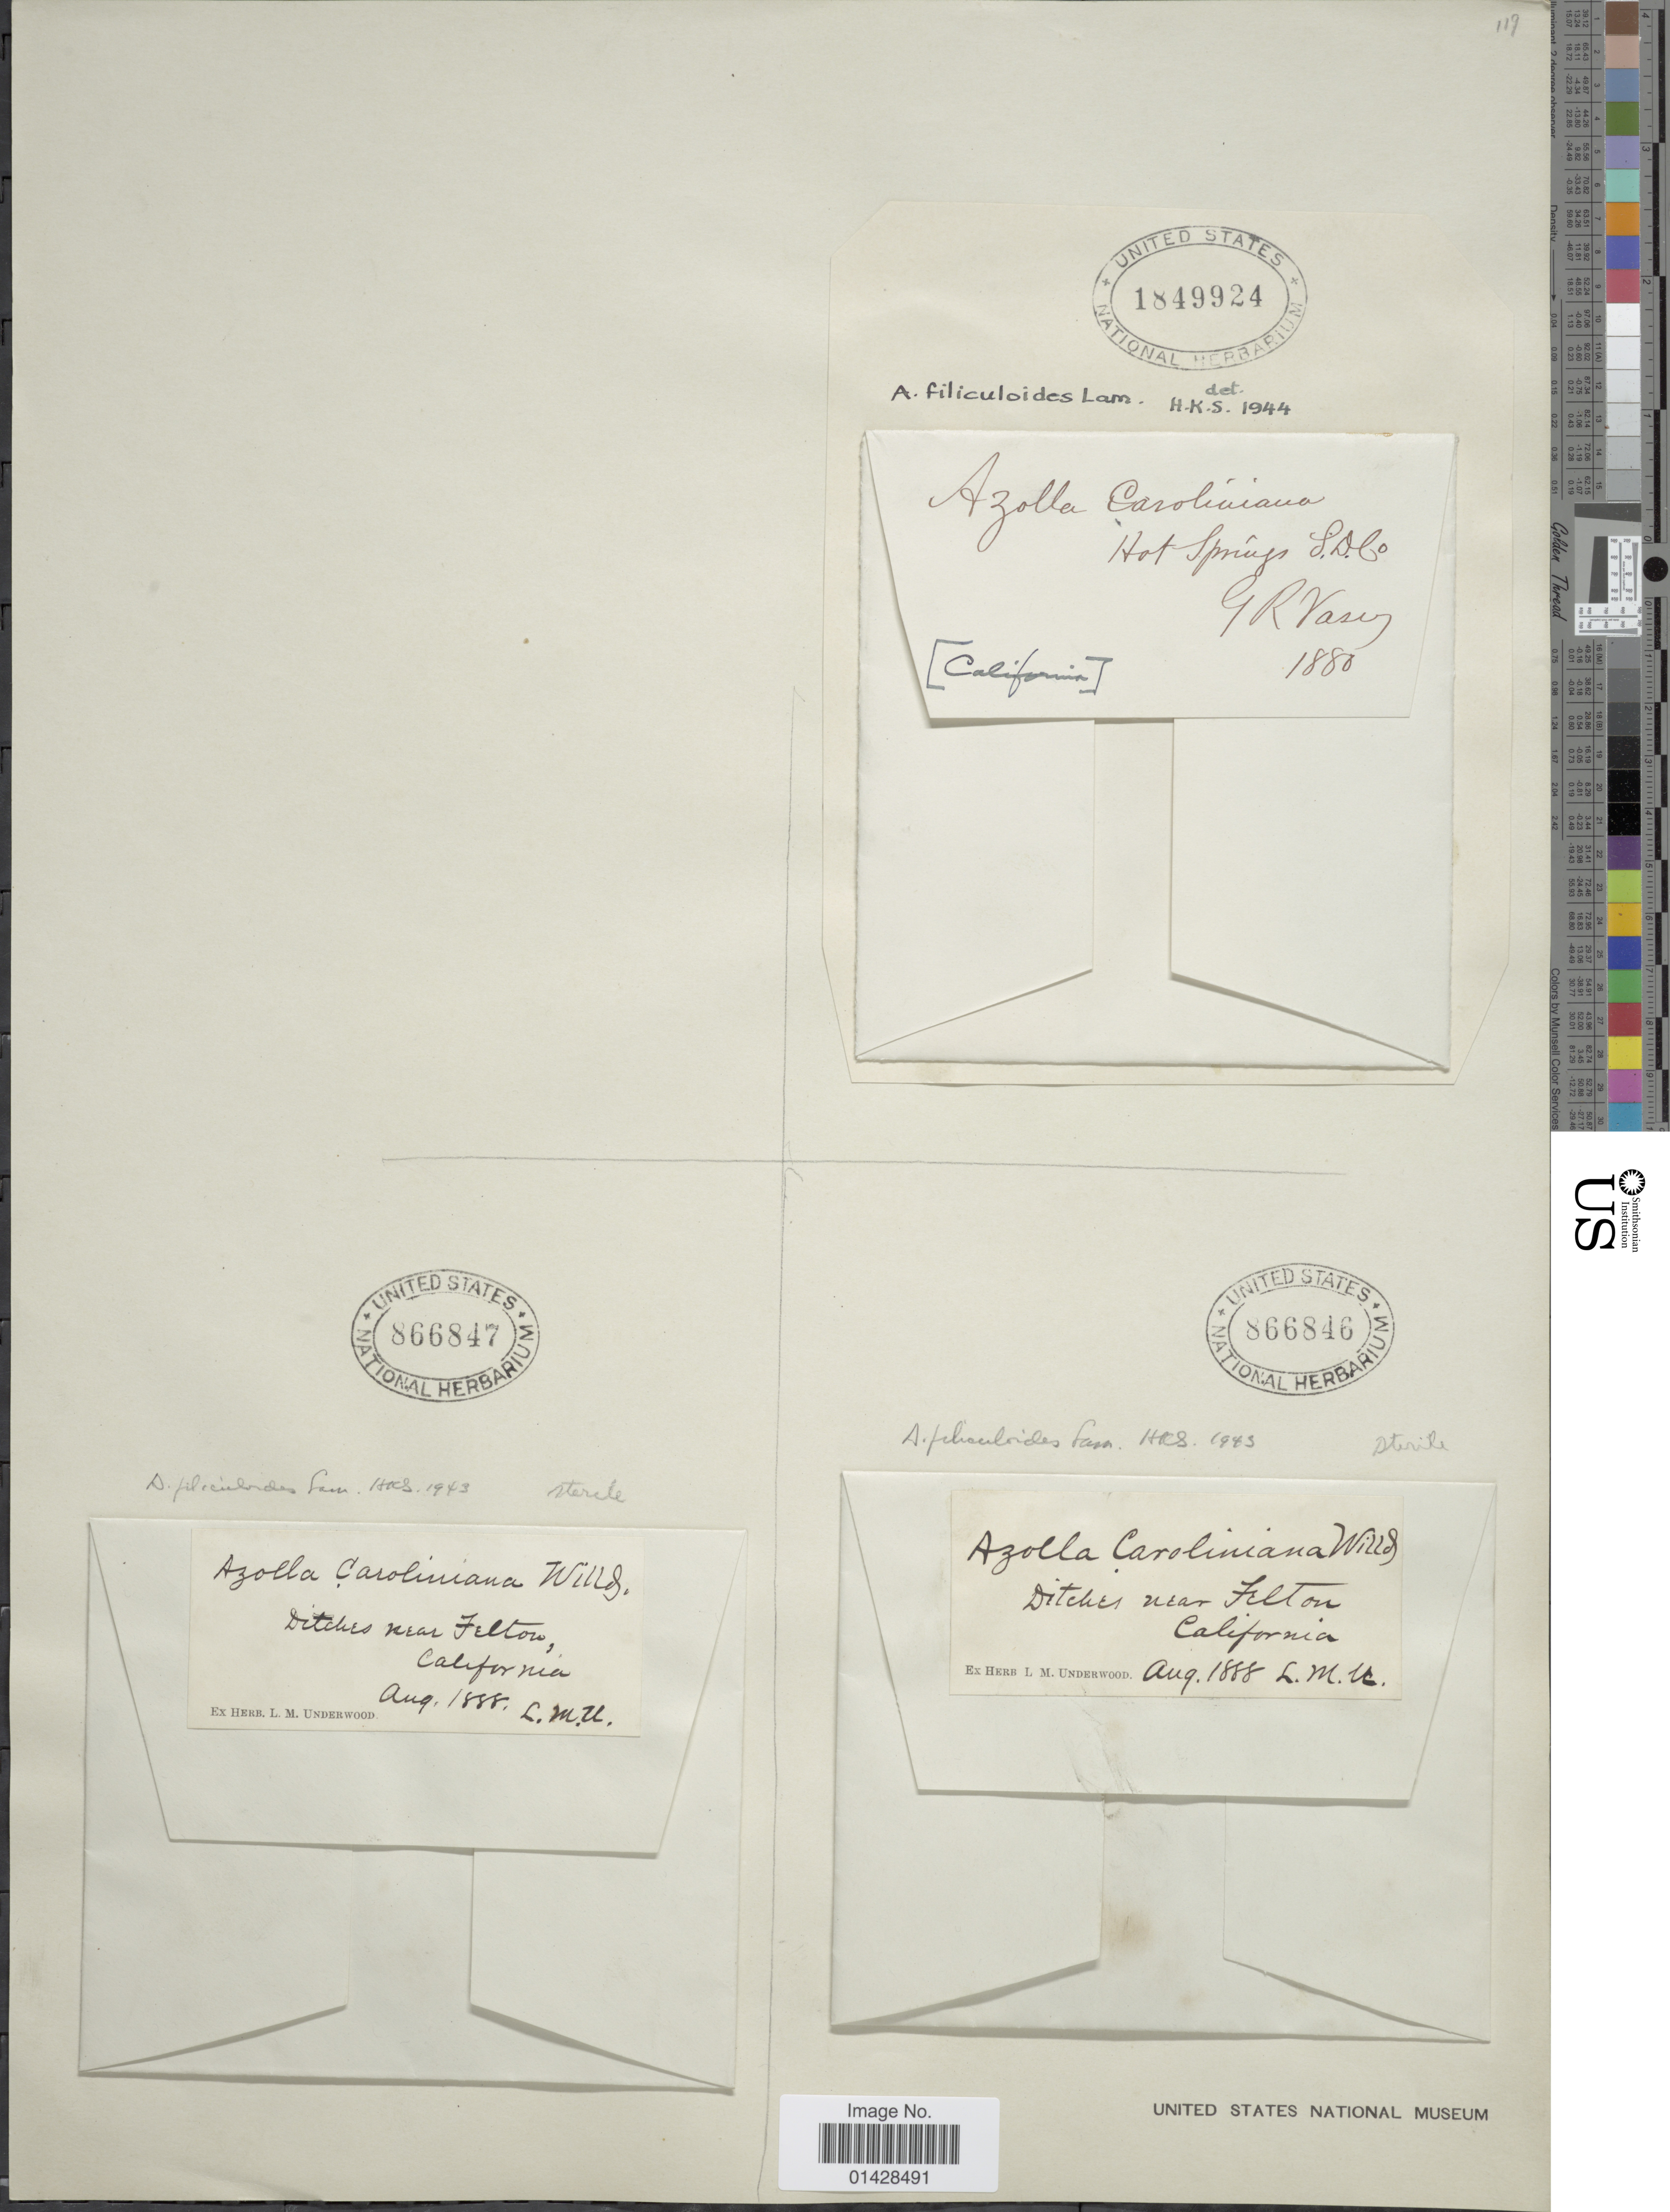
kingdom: Plantae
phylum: Tracheophyta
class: Polypodiopsida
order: Salviniales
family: Salviniaceae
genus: Azolla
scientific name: Azolla filiculoides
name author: Lam.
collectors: G. R. Vasey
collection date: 1880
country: United States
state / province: California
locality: Hot Springs, S.D. Co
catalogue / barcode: US 1849924-3